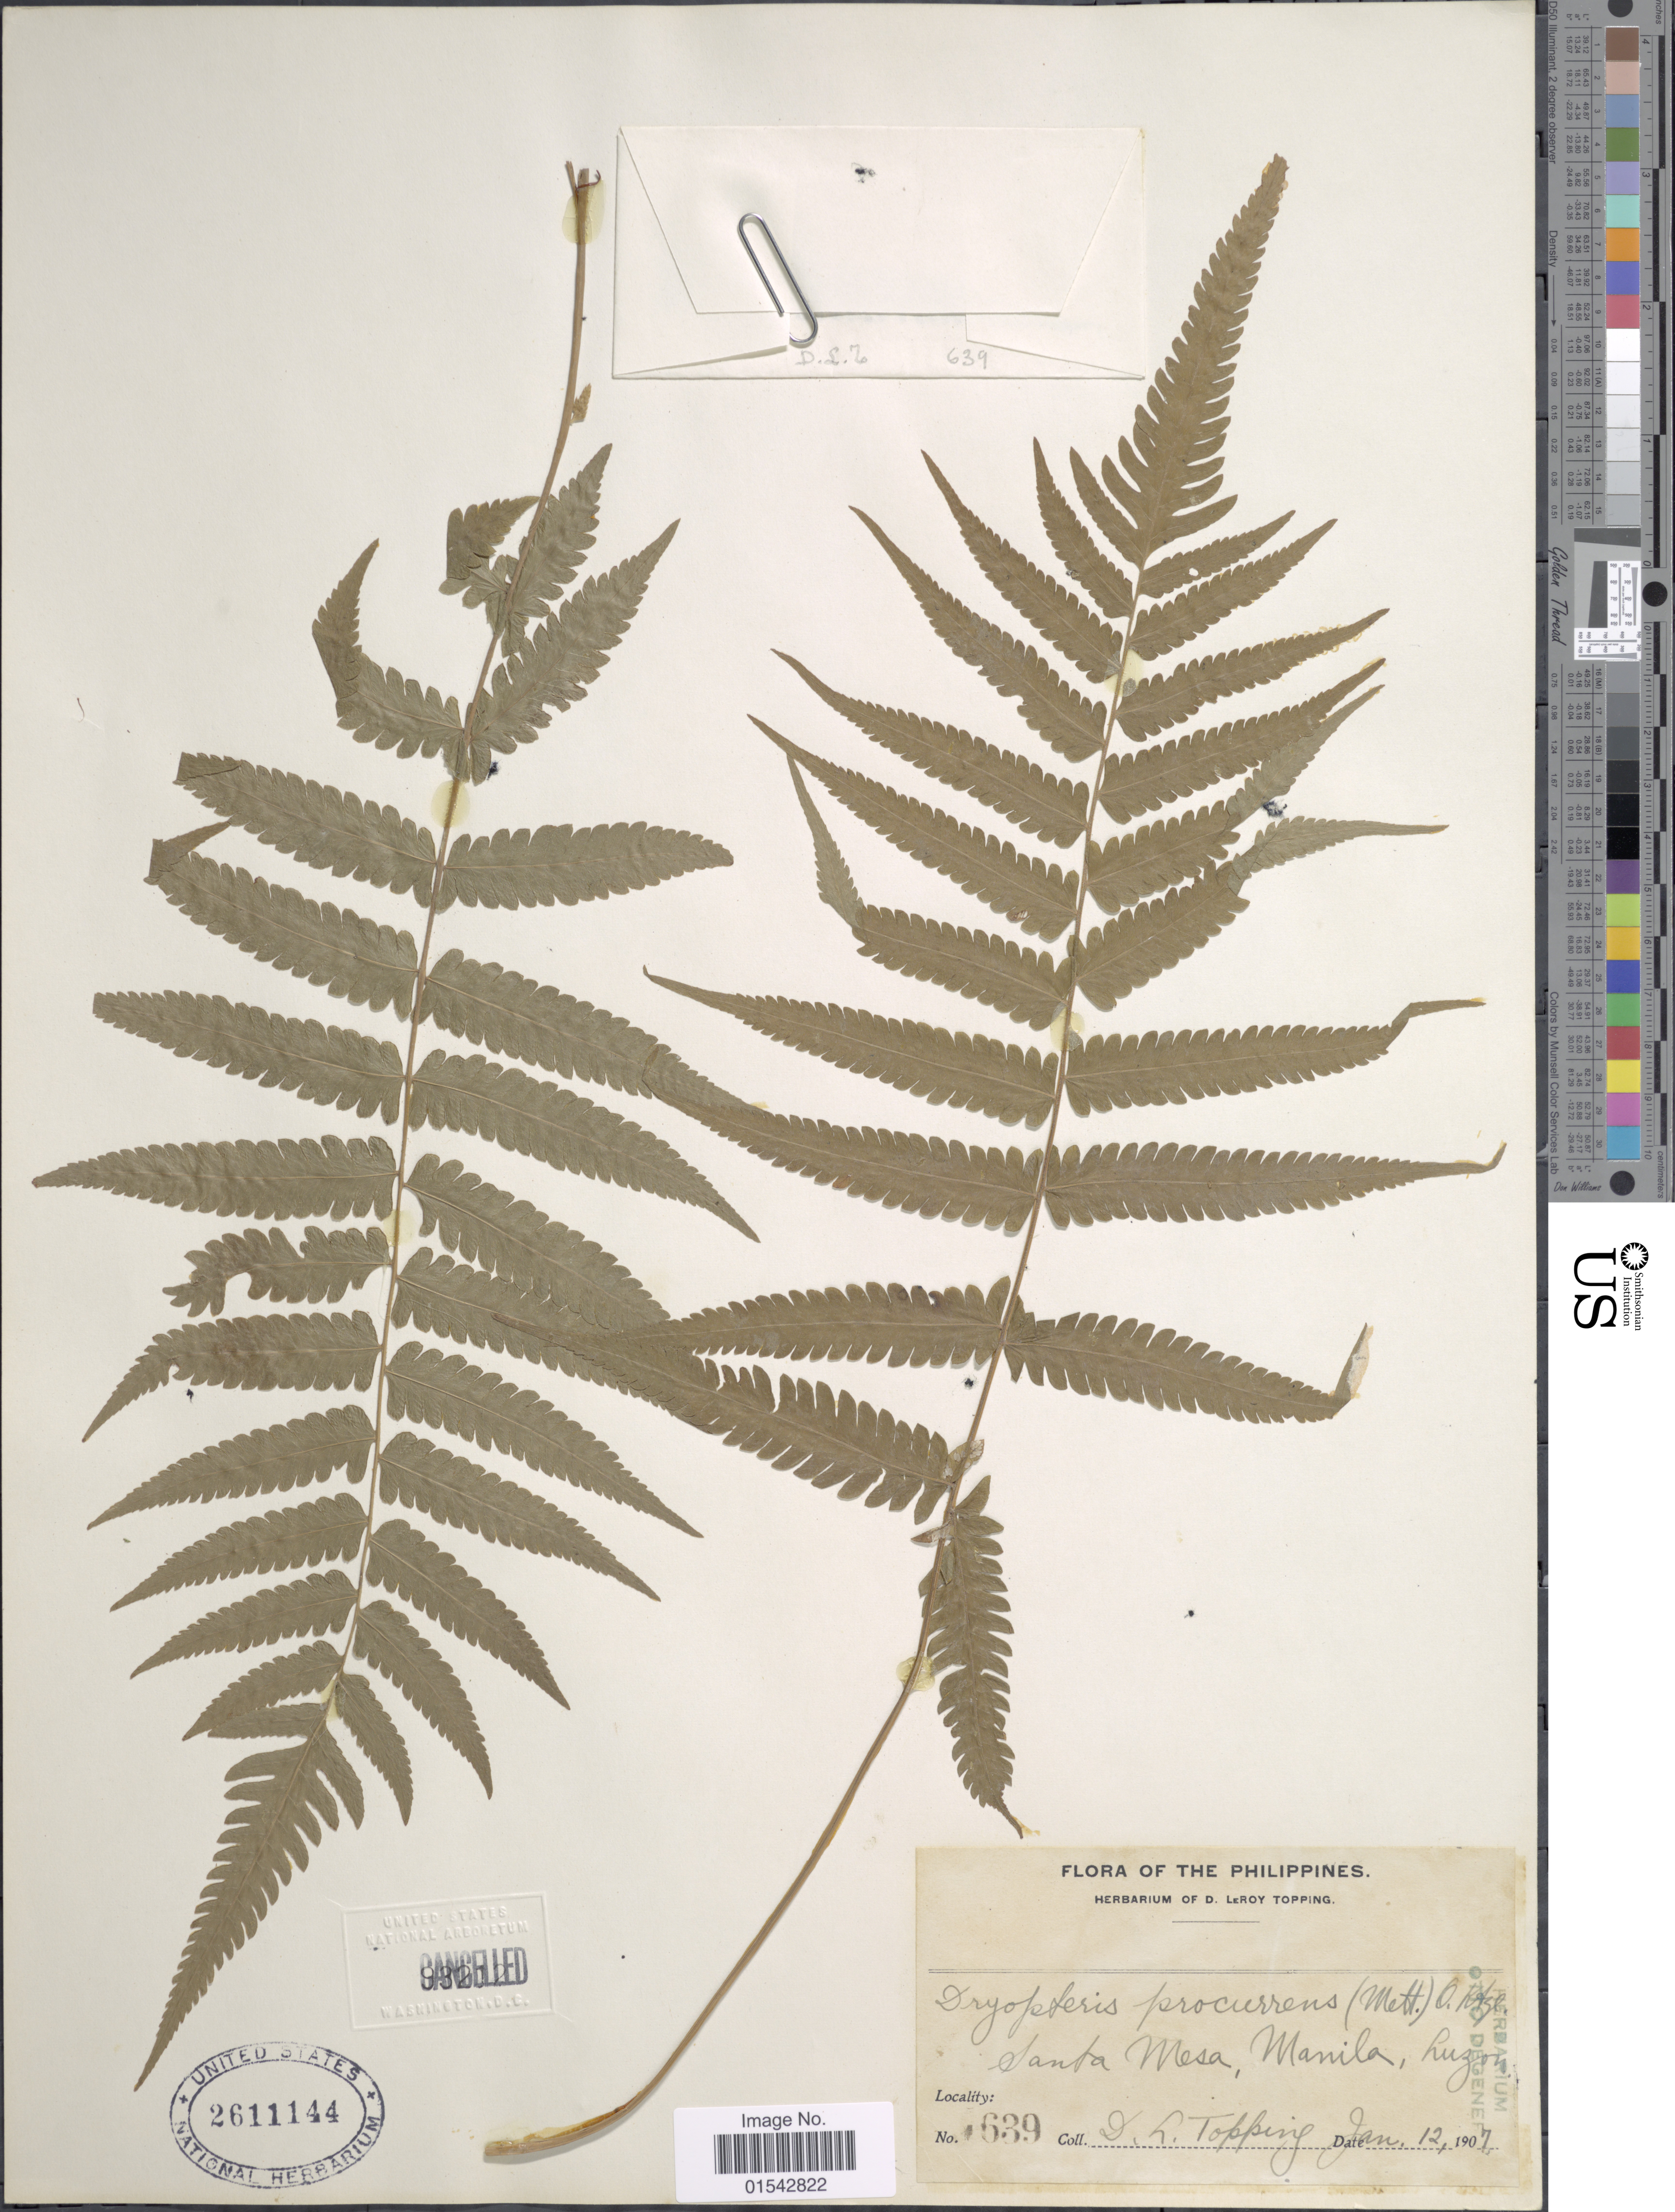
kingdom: Plantae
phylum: Tracheophyta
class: Polypodiopsida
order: Polypodiales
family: Thelypteridaceae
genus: Cyclosorus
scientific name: Cyclosorus procurrens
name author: (Mett.) Copel.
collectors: D. L. Topping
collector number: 639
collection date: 1907-01-12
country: Philippines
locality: Santa Mesa, Manila, Luzon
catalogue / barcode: US 2611144